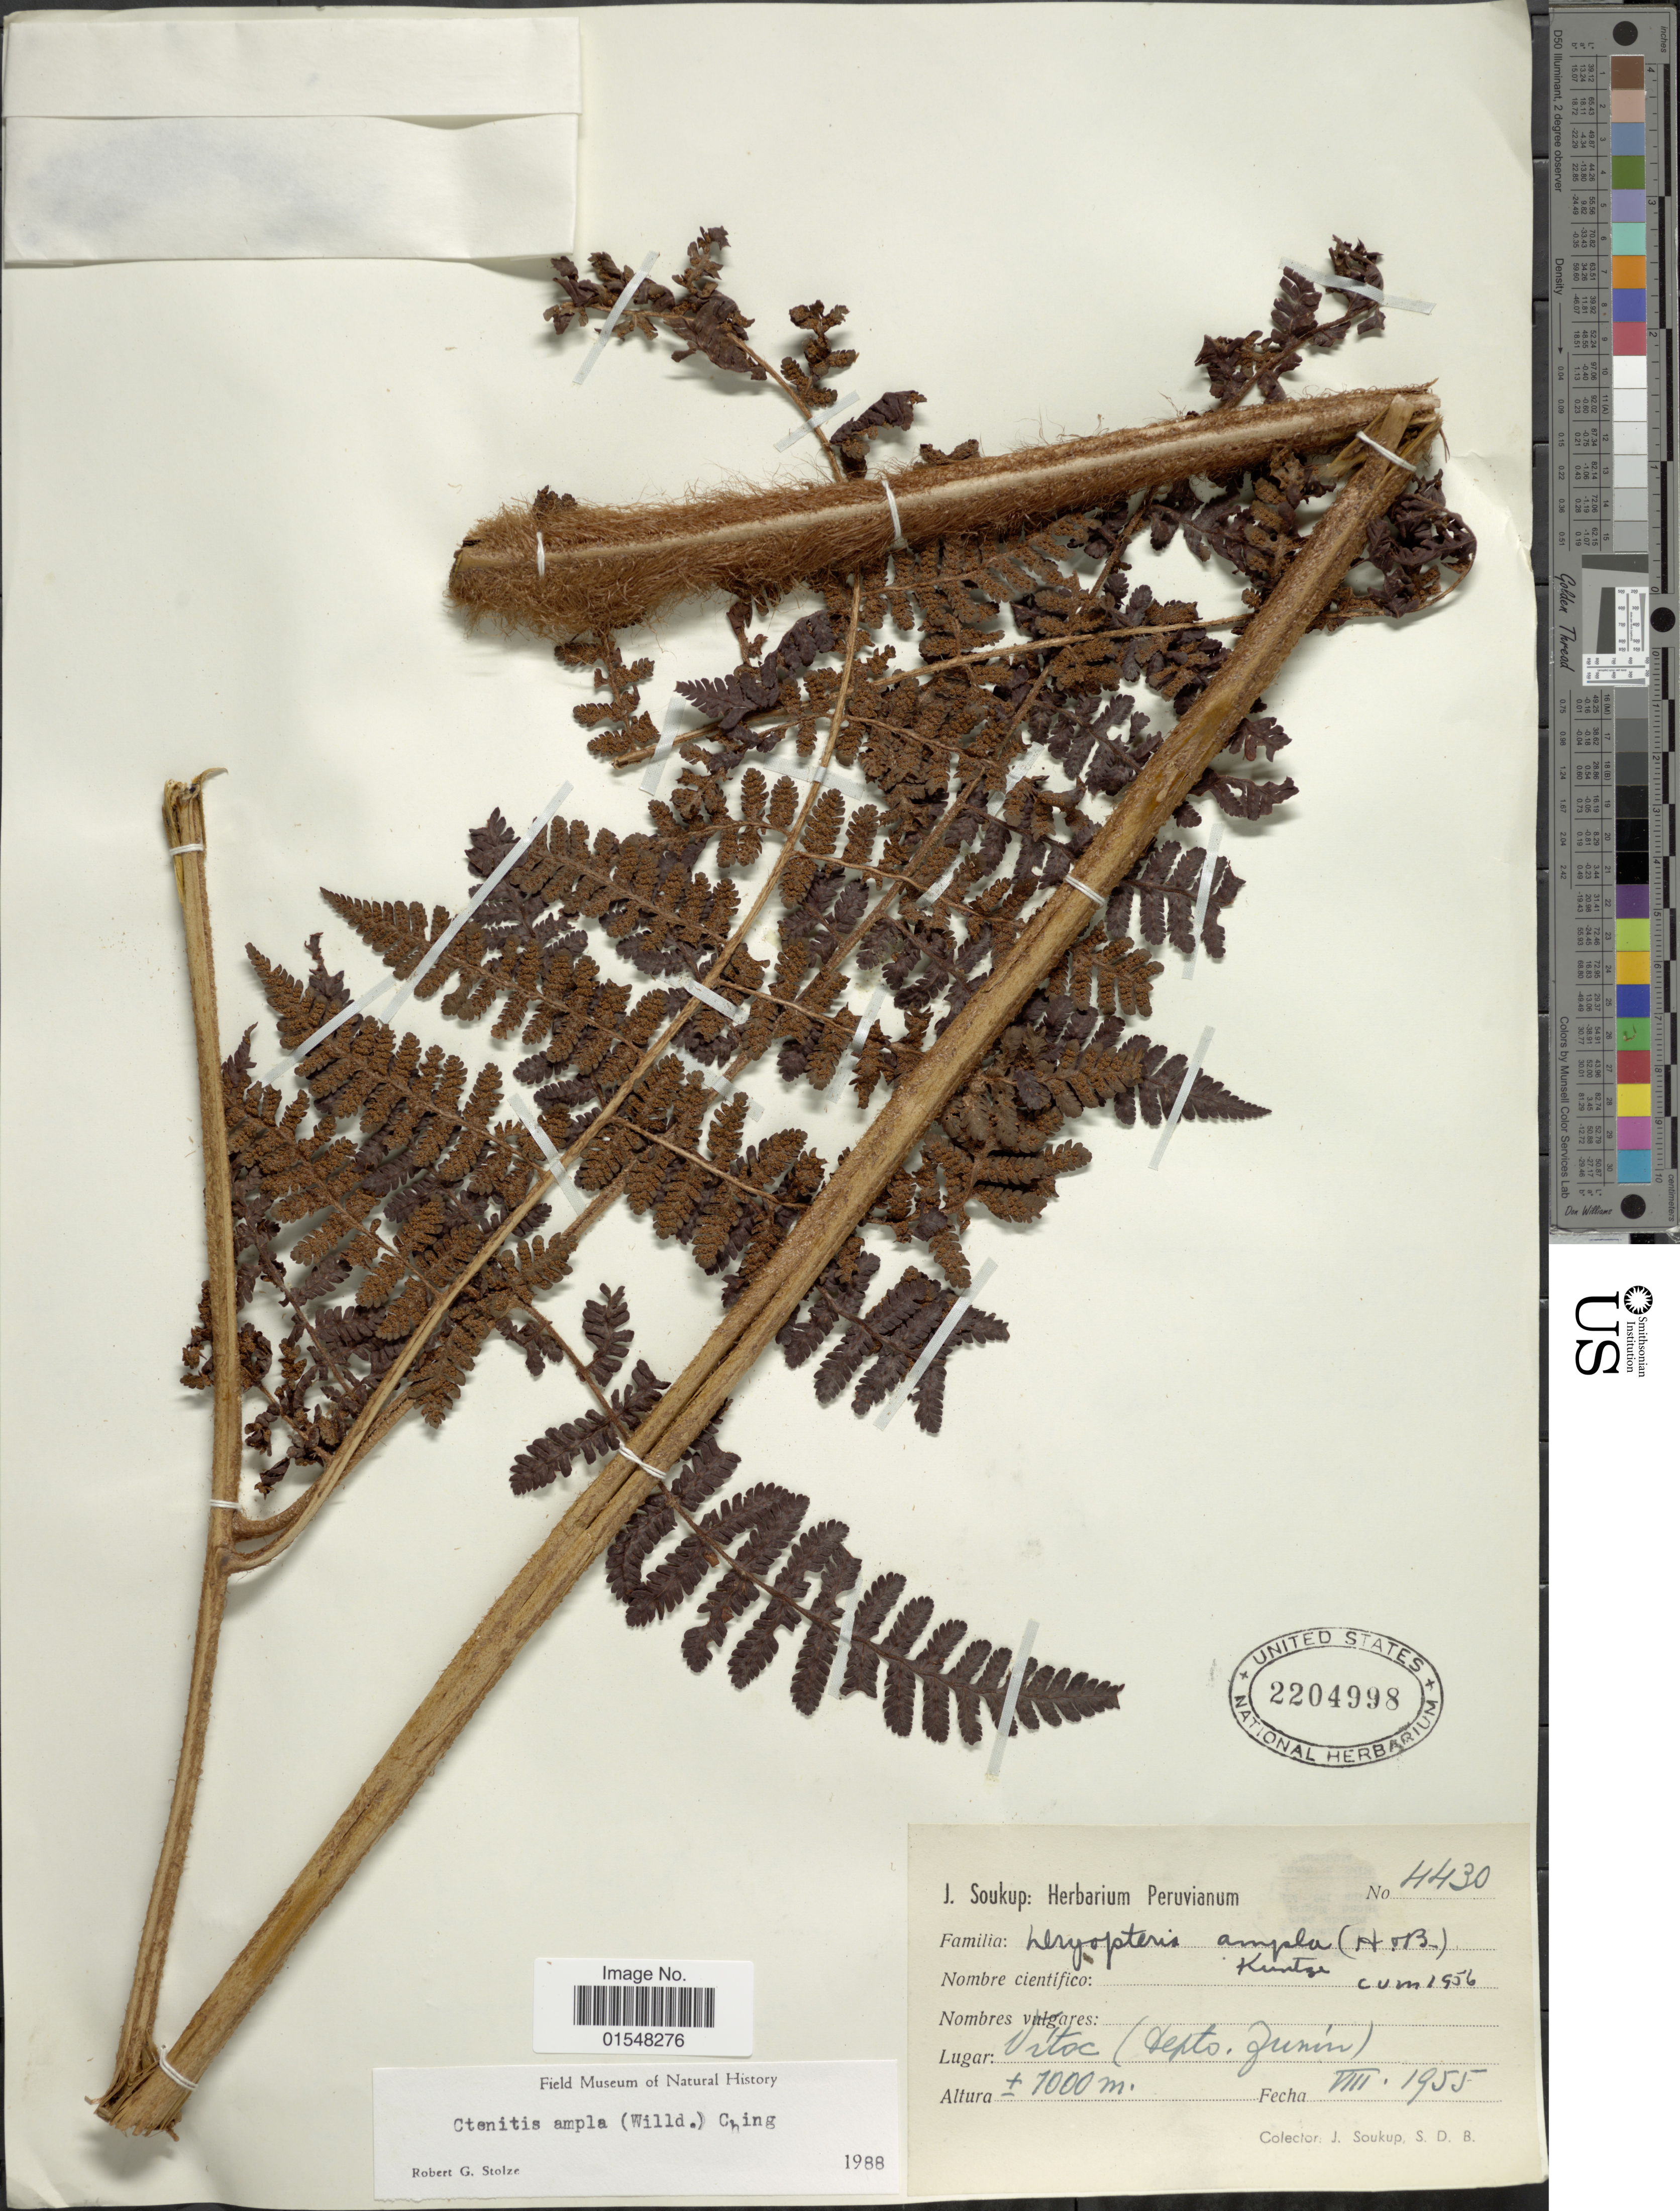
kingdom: Plantae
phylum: Tracheophyta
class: Polypodiopsida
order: Polypodiales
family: Dryopteridaceae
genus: Ctenitis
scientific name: Ctenitis ampla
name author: (Humb. & Bonpl. ex Willd.) Ching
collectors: J. Soukup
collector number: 4430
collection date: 1955-08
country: Peru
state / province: Junín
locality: Vítoc (depto. Junín)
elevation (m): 1000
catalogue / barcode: US 2204998